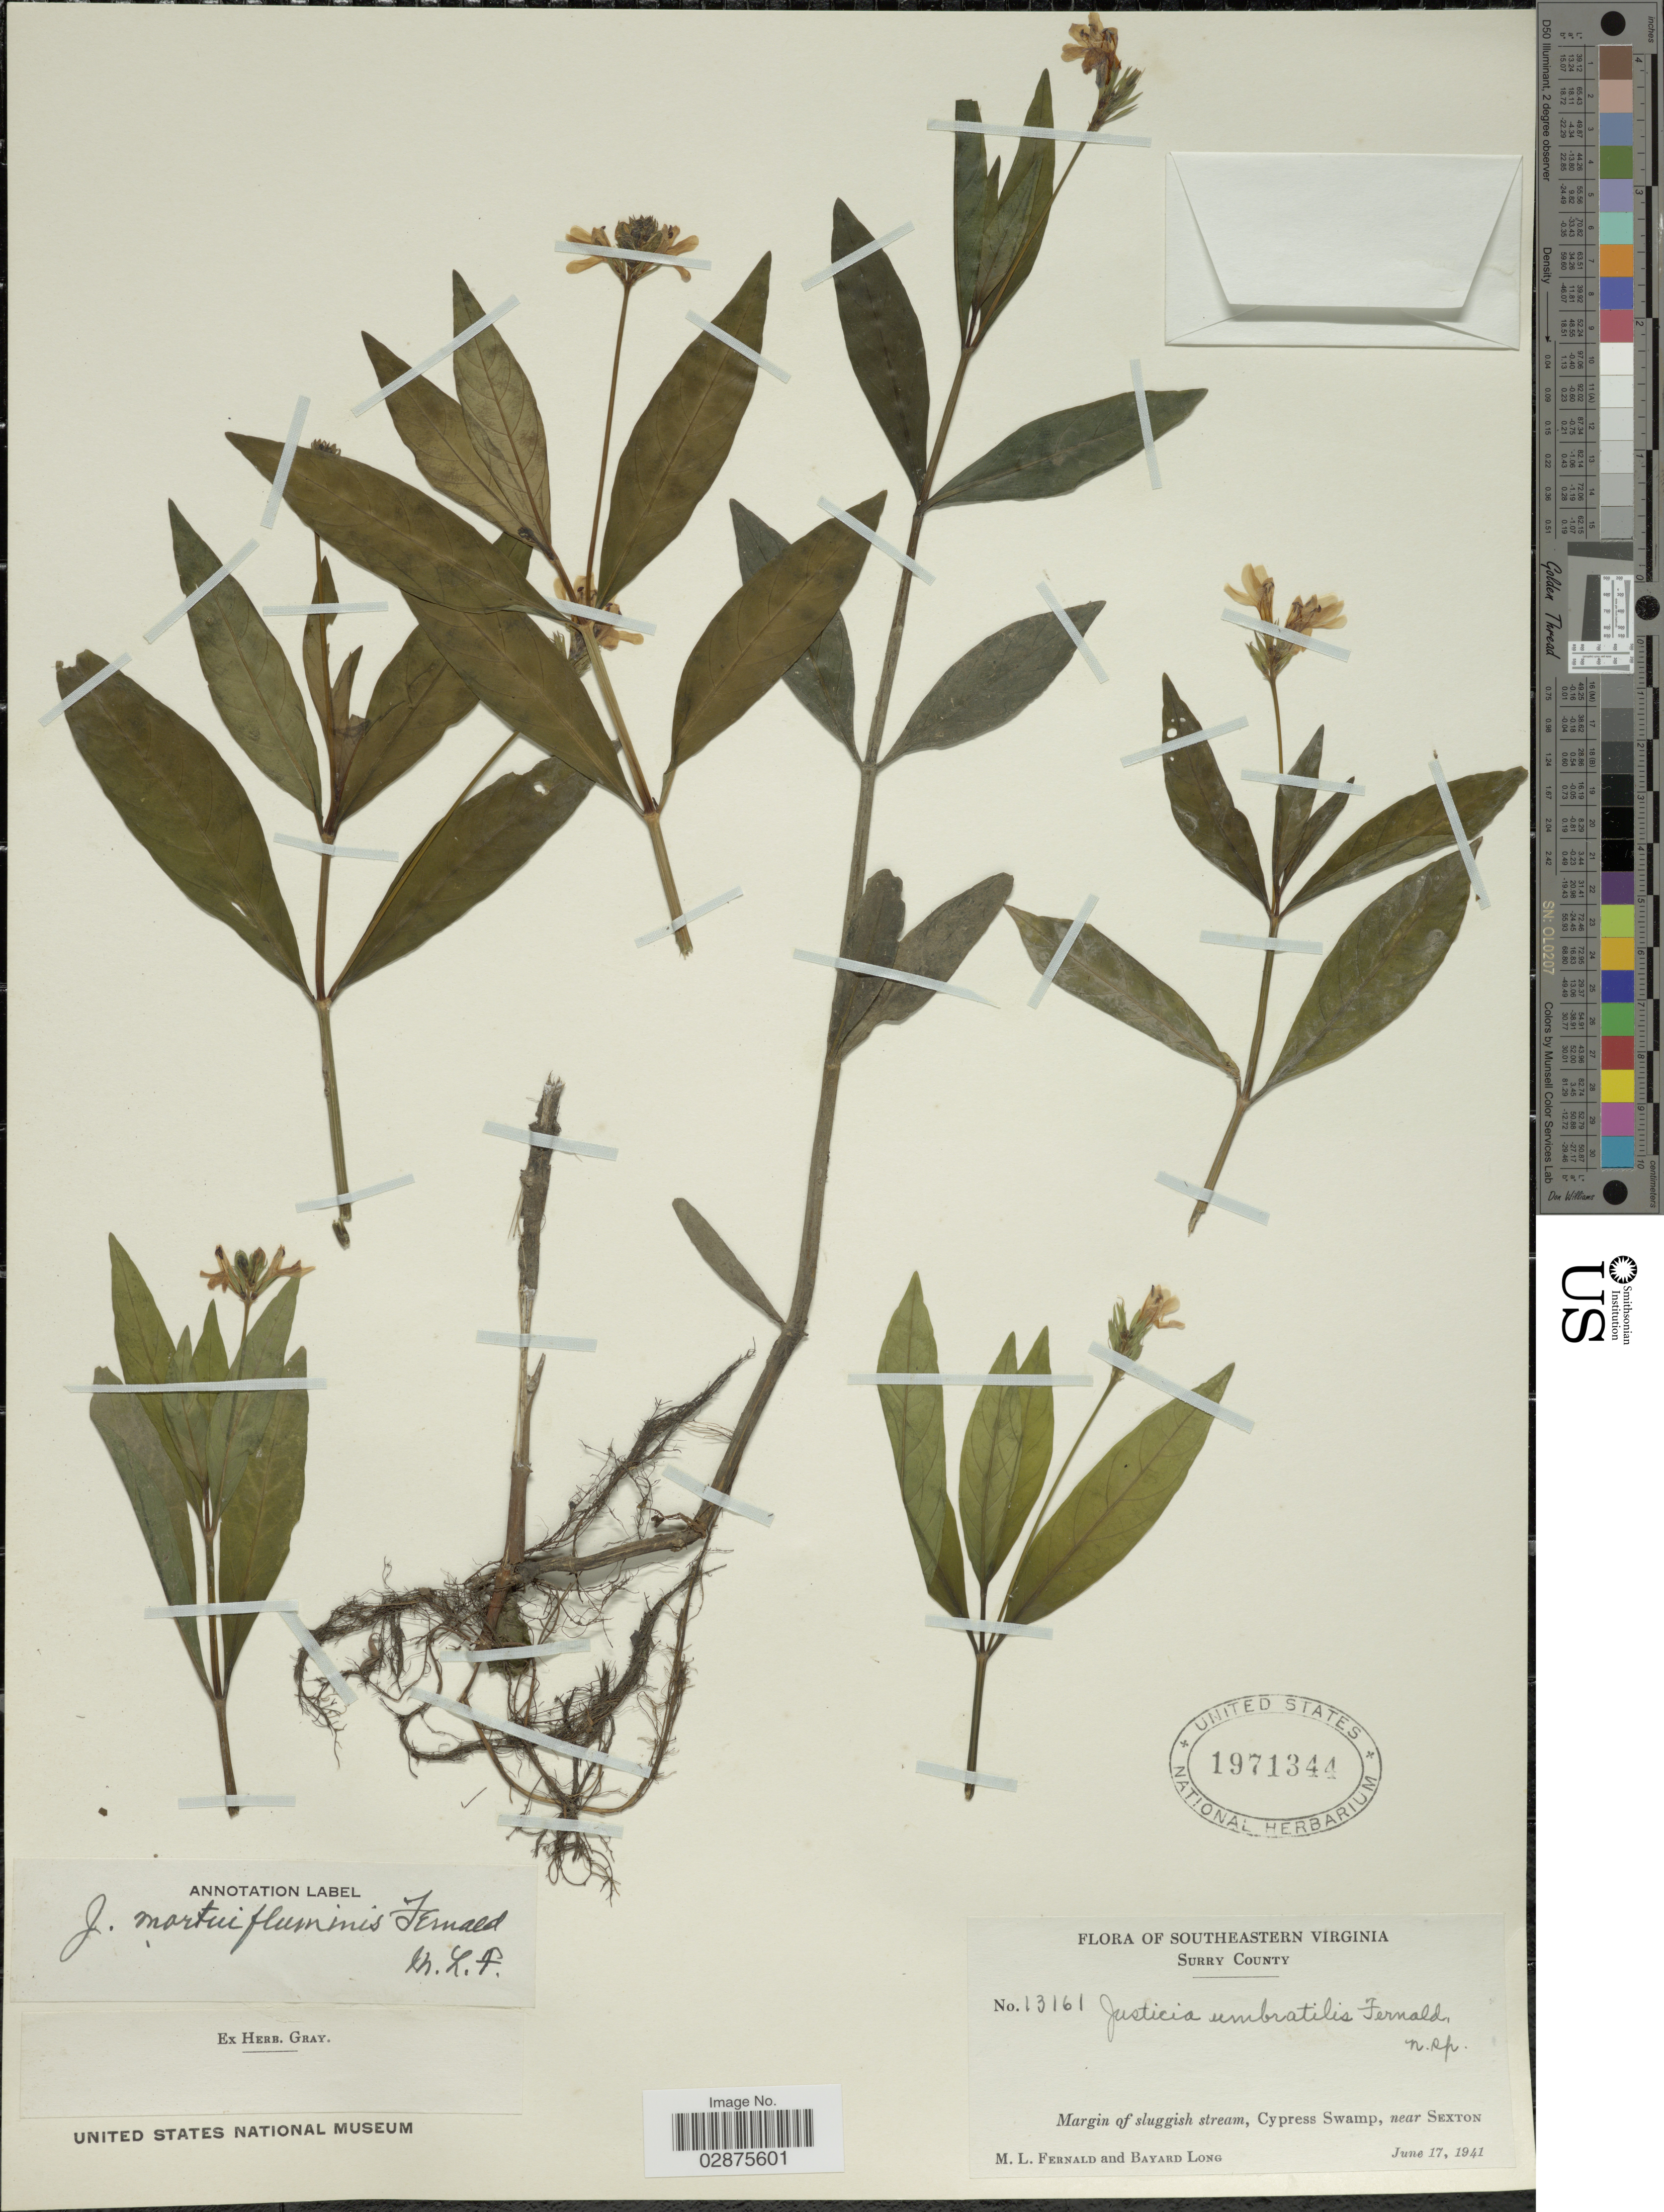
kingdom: Plantae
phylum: Tracheophyta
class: Magnoliopsida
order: Lamiales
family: Acanthaceae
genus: Justicia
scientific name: Justicia mortuifluminis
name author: Fernald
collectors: M. L. Fernald & B. H. Long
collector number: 13161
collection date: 1941-06-17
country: United States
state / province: Virginia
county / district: Surry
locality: Southeastern Virginia. Surry County. Margin of sluggish stream, Cypress Swamp, near Sexton.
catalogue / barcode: US 1971344